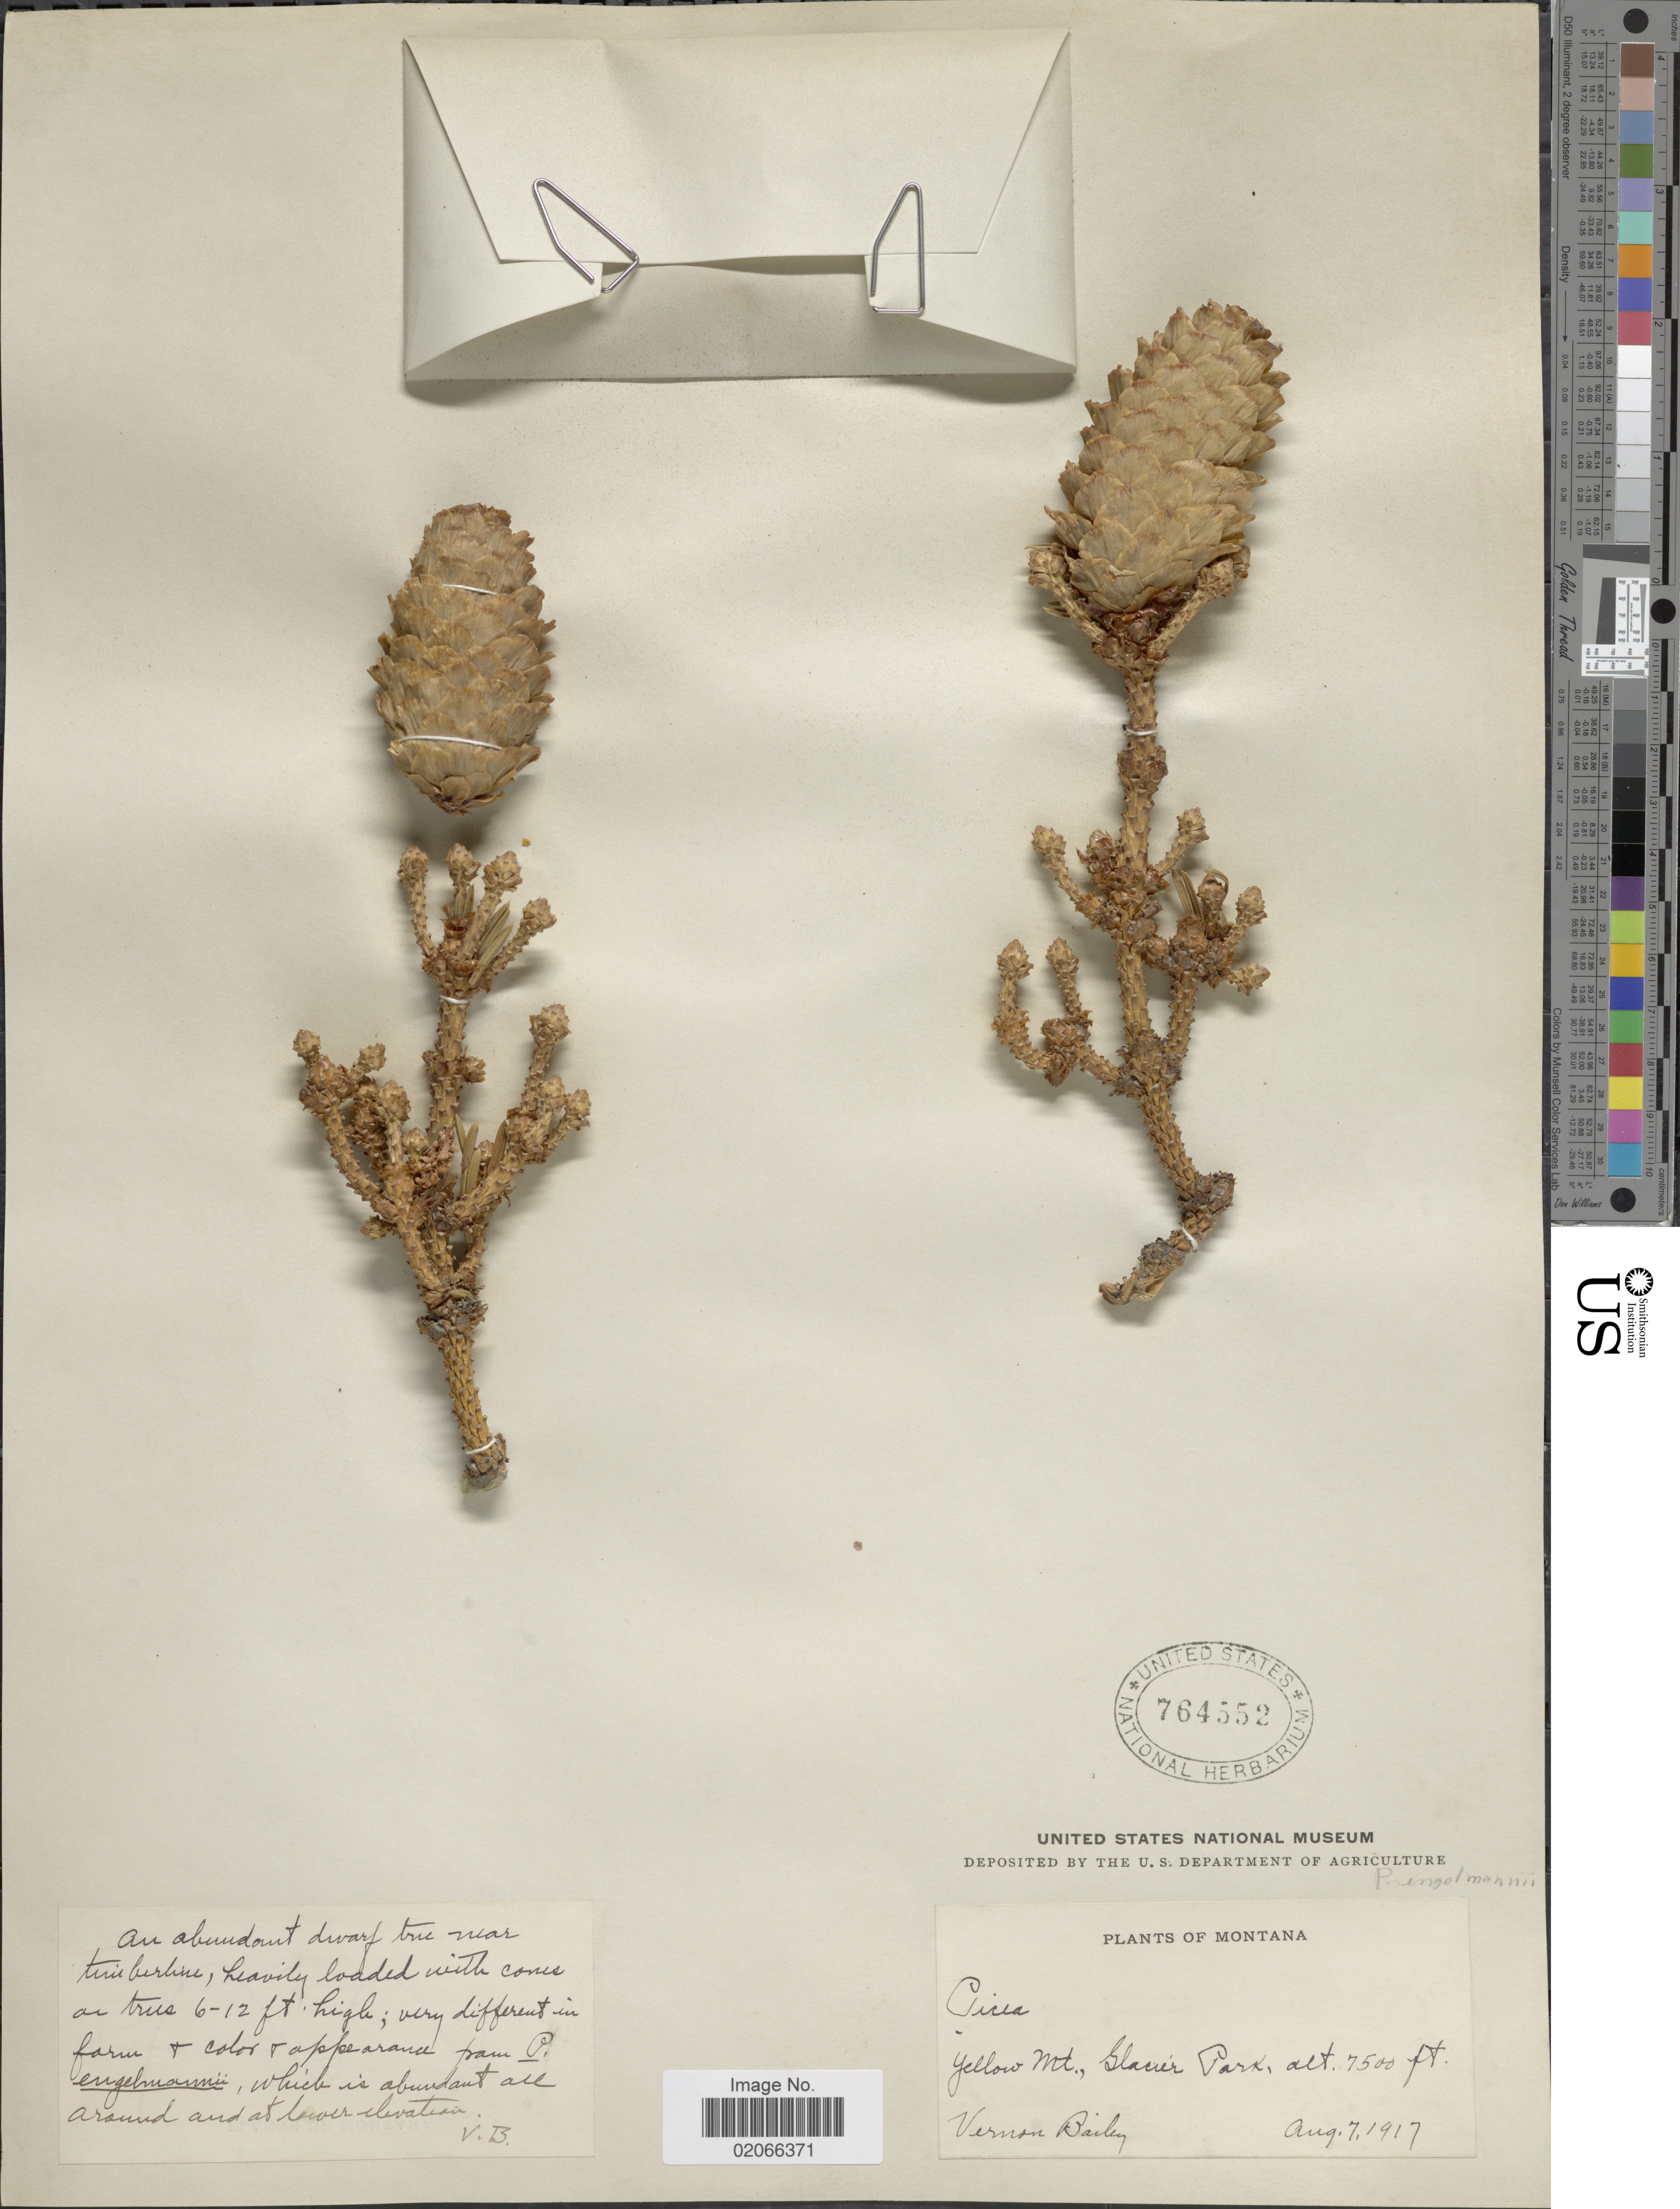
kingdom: Plantae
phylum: Tracheophyta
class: Pinopsida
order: Pinales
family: Pinaceae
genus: Picea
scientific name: Picea engelmannii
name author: Parry ex Engelm.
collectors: V. O. Bailey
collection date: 1917-08-07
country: United States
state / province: Montana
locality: Yellow Mts., Glacier Park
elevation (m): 2286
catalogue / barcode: US 764552